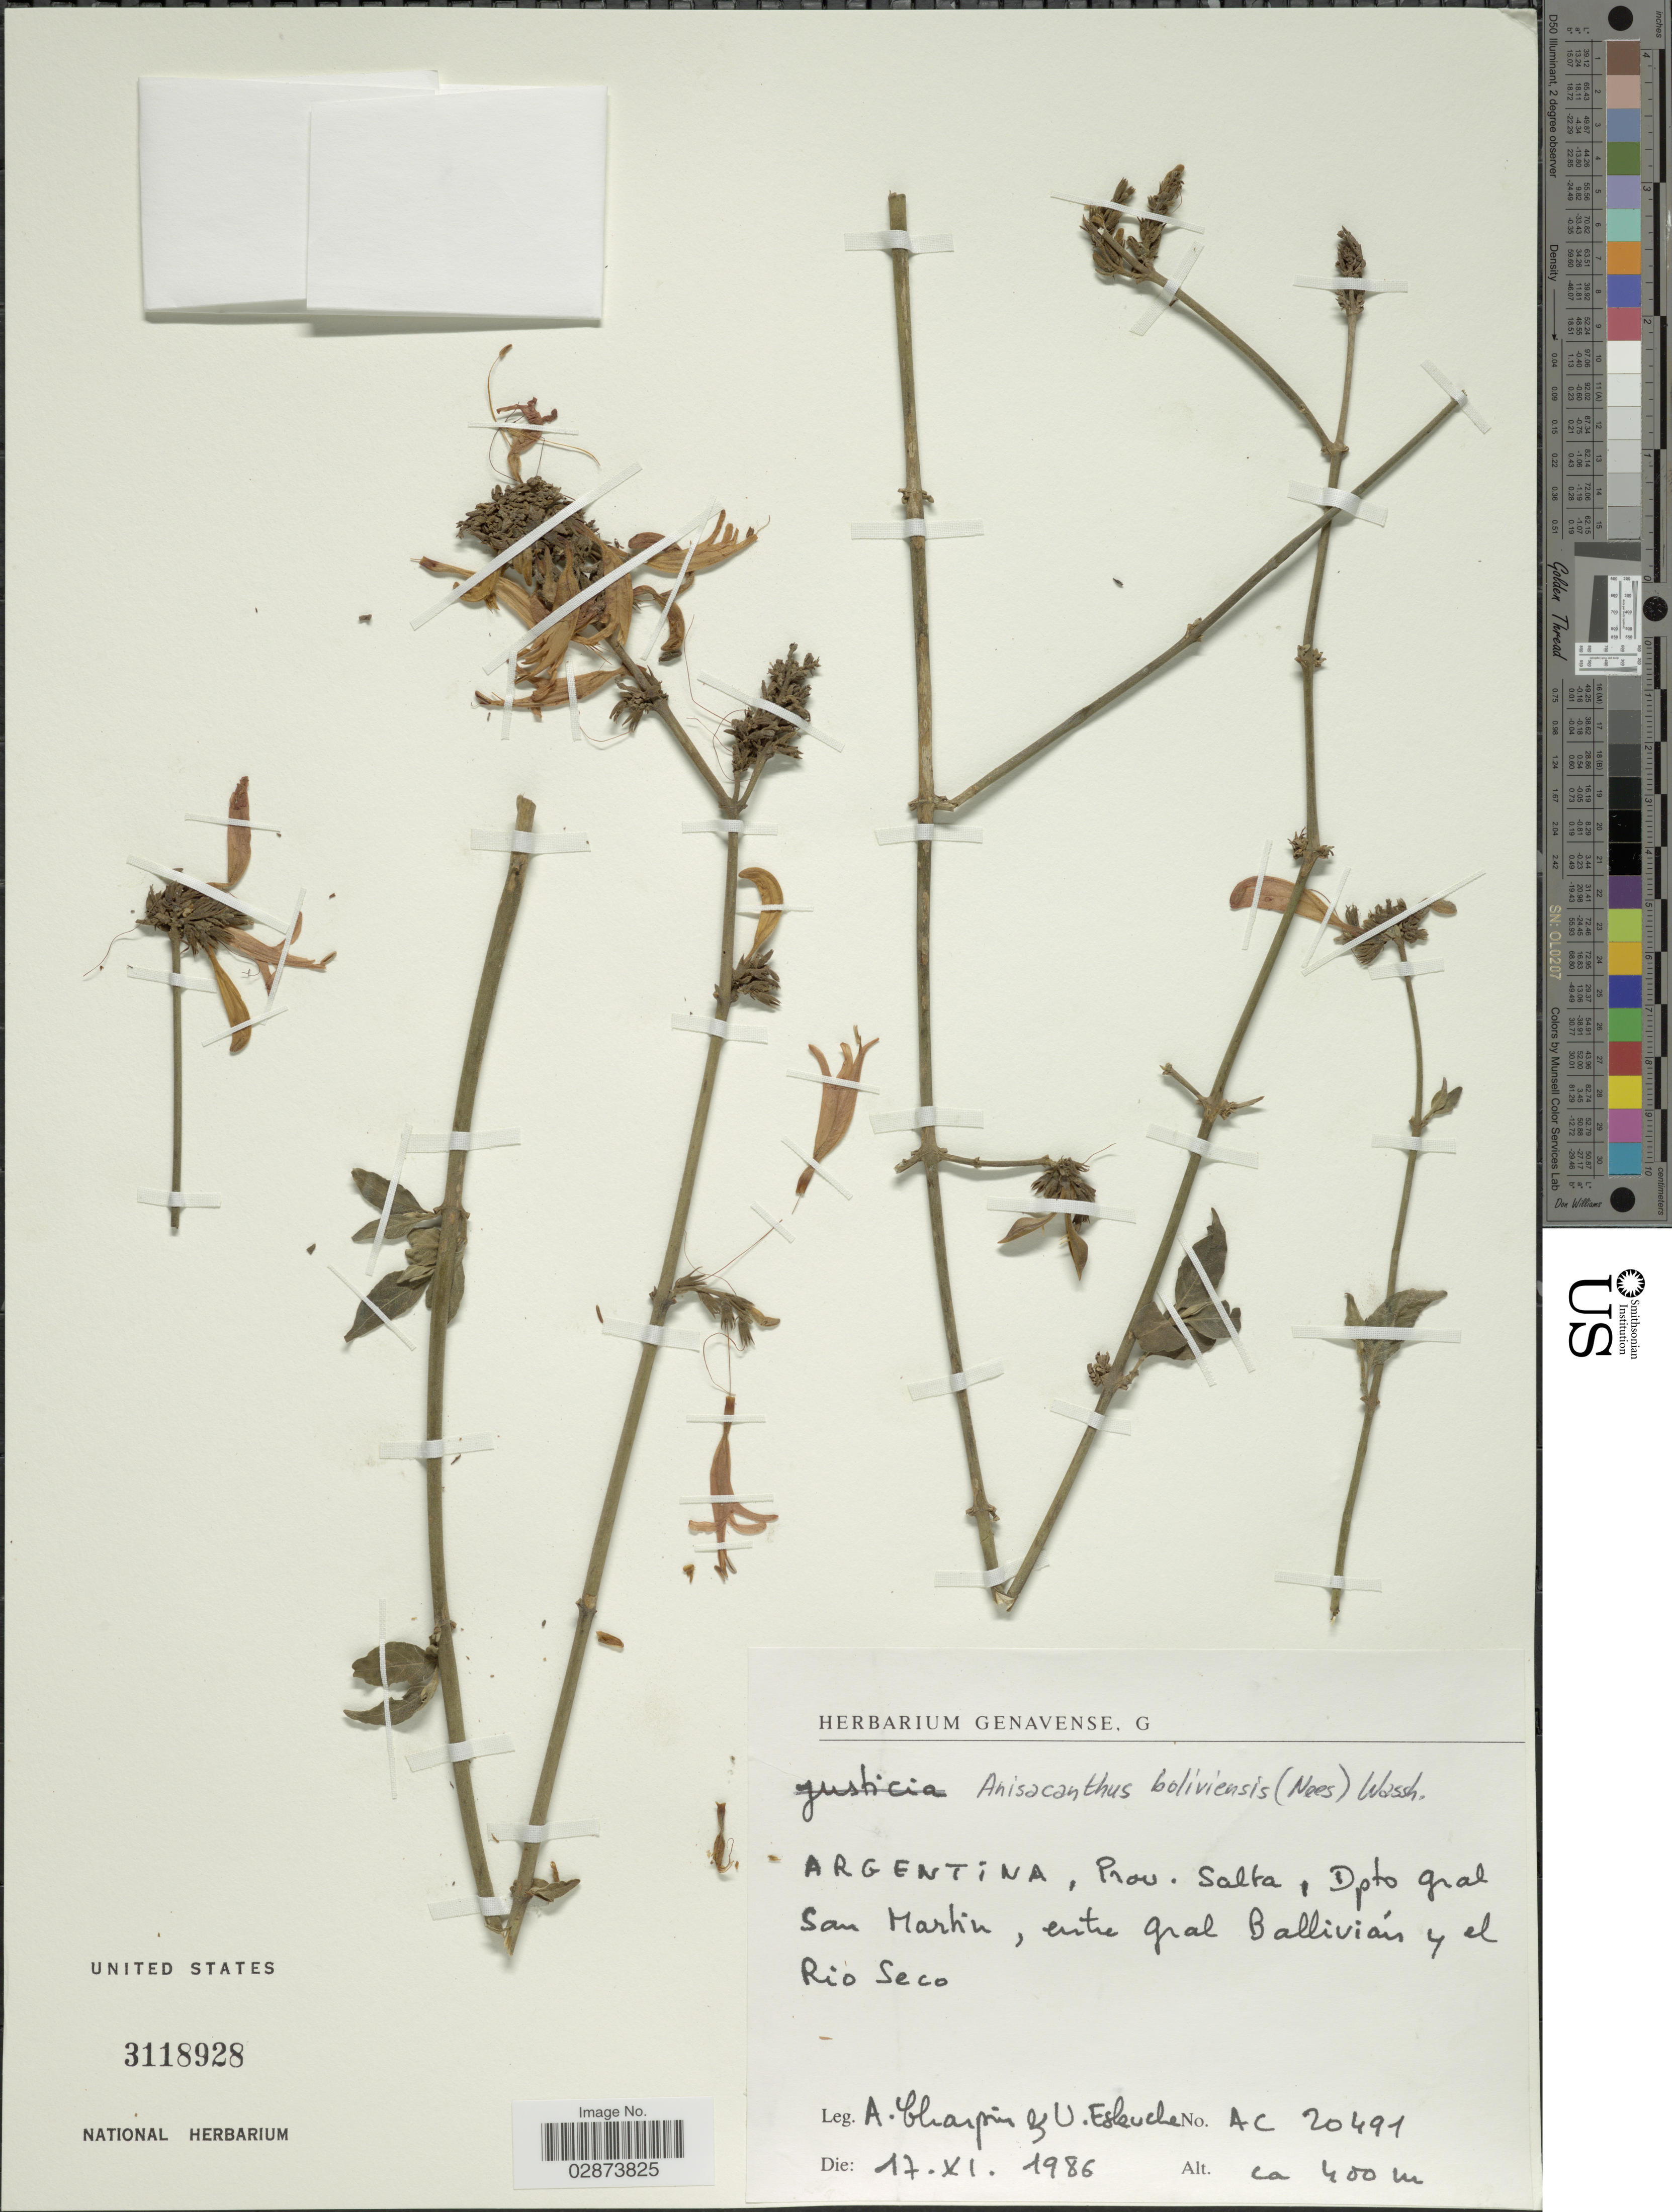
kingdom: Plantae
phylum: Tracheophyta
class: Magnoliopsida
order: Lamiales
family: Acanthaceae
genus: Thyrsacanthus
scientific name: Thyrsacanthus boliviensis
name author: (Nees) A.L.A. Côrtes & Rapini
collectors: A. Charpin & U. Eskuche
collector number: AC 20491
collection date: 1986-11-17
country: Argentina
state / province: Salta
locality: Dpto. Gral San Martin, entre Gral Ballivian y el Rio Seco.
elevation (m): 400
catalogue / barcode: US 3118928